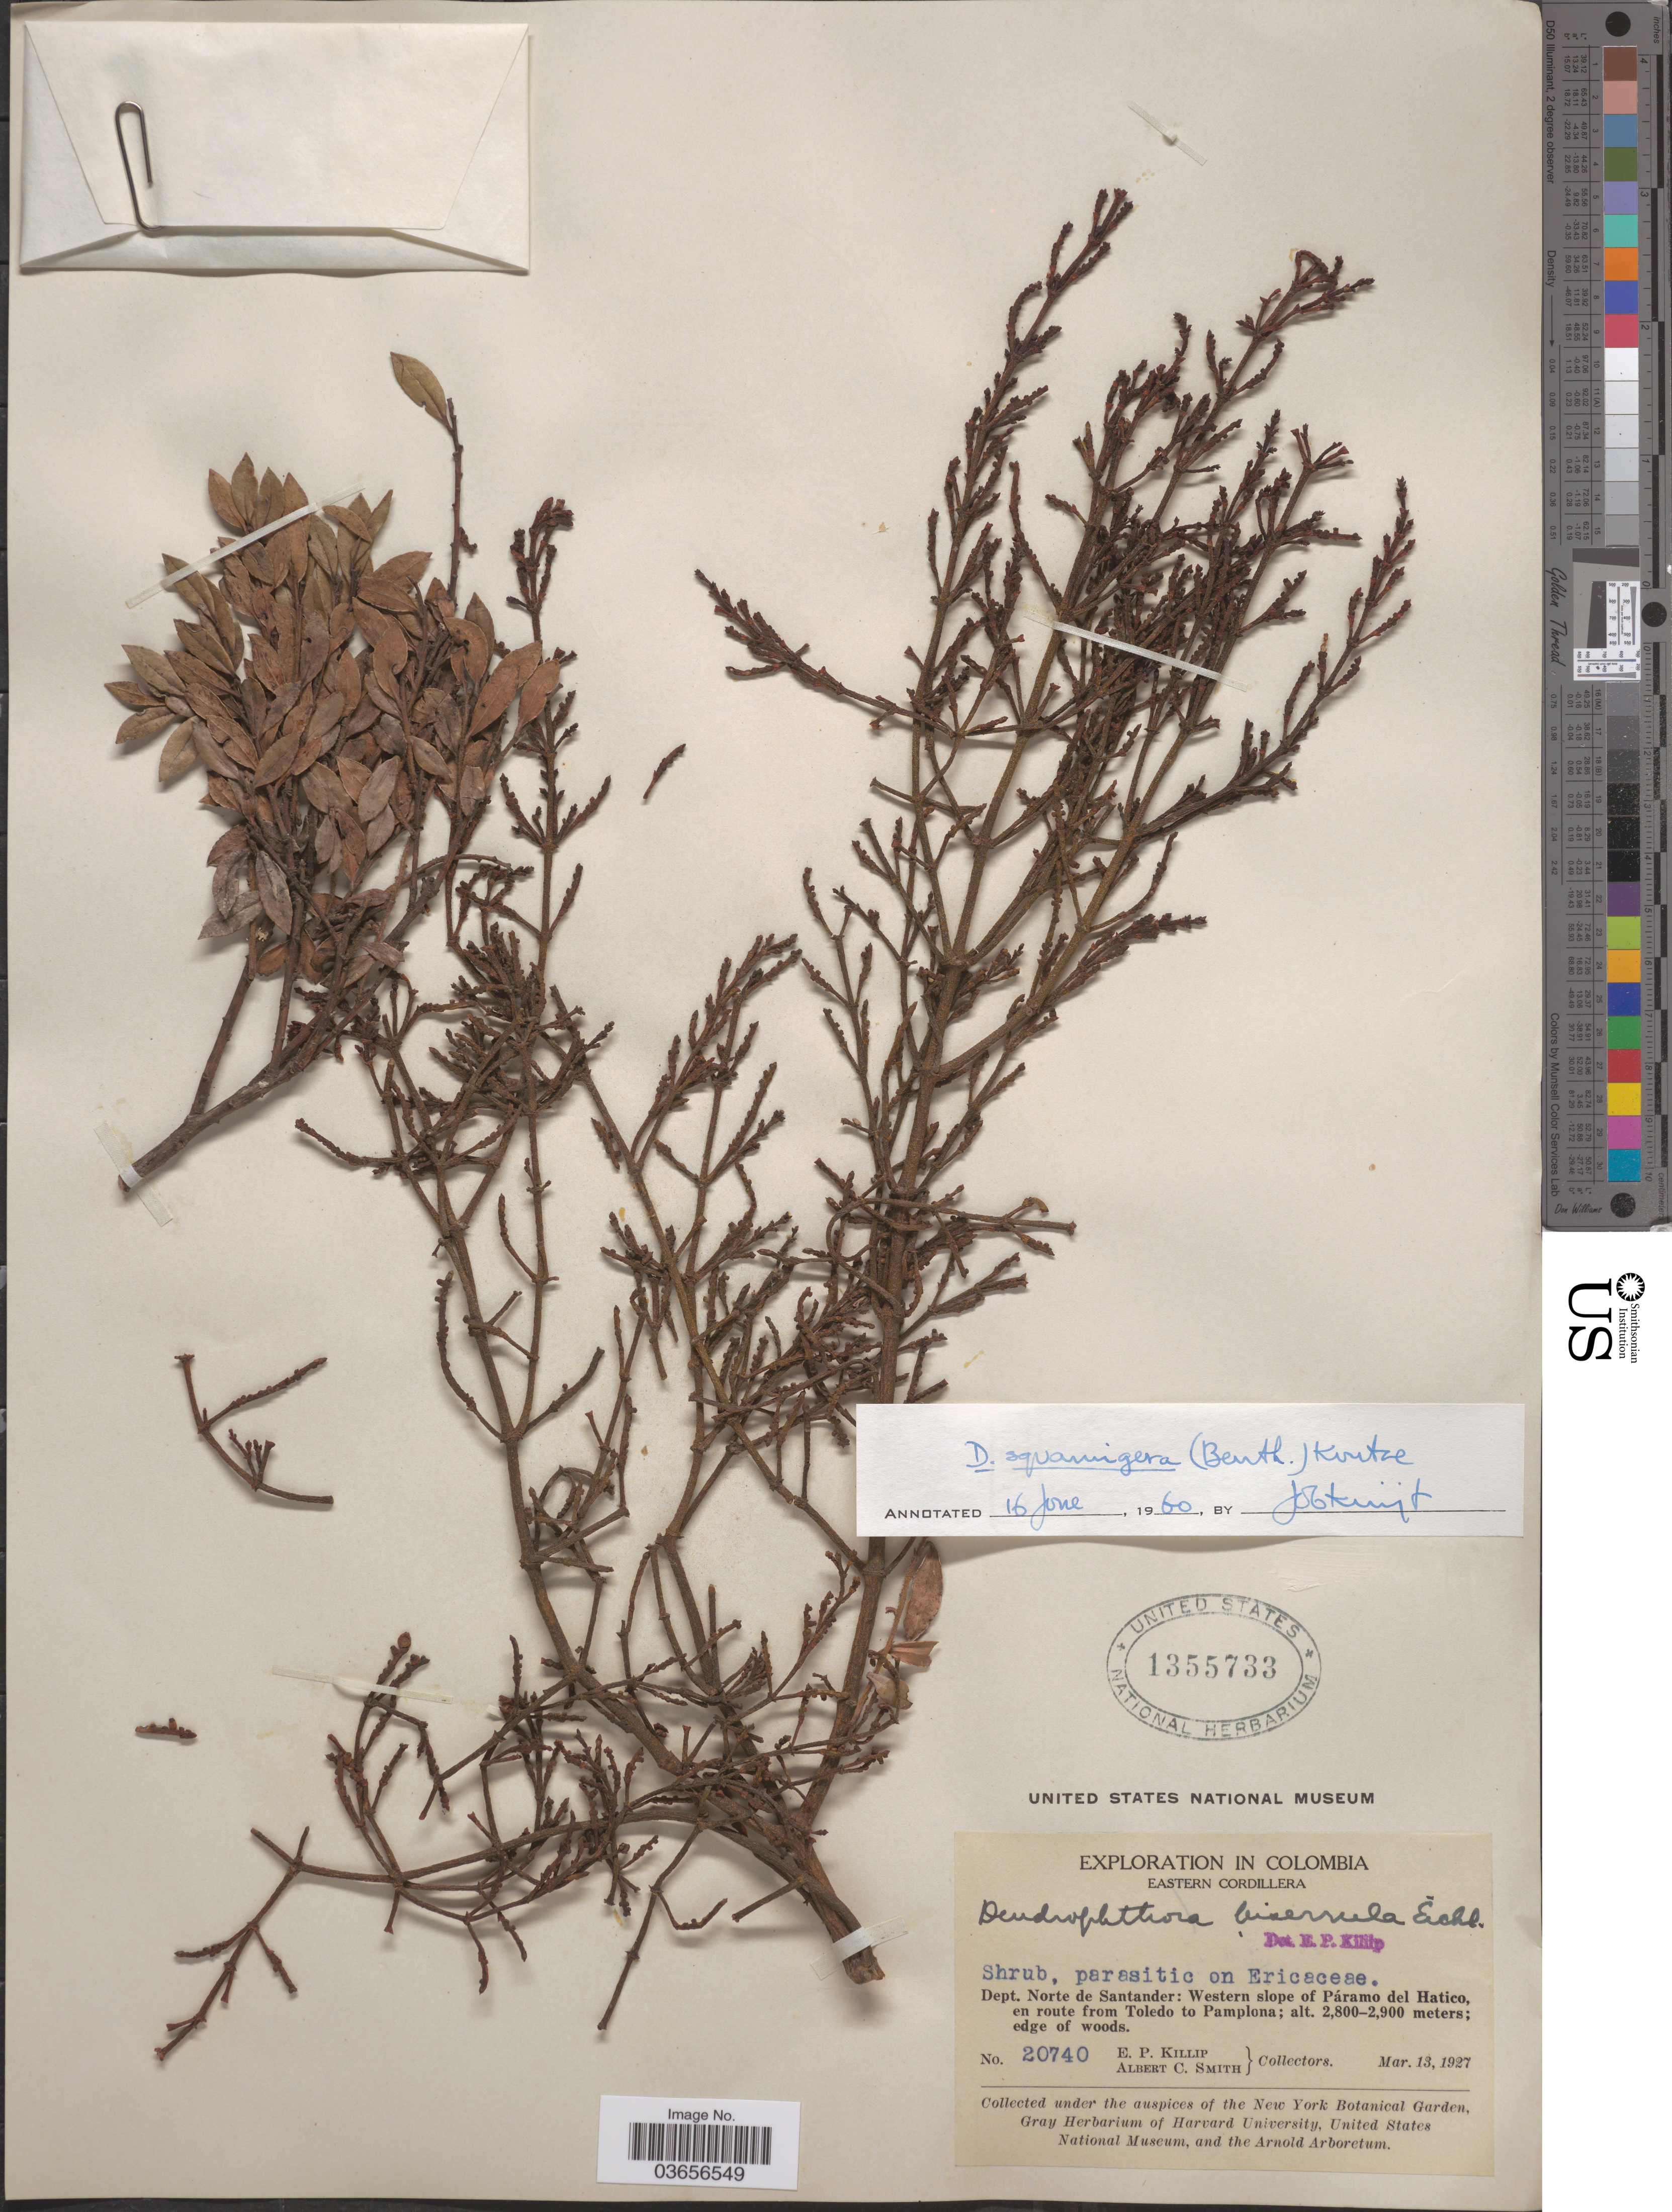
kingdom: Plantae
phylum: Tracheophyta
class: Magnoliopsida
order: Santalales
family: Viscaceae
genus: Dendrophthora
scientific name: Dendrophthora squamigera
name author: (Benth.) Kuntze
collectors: E. P. Killip & A. C. Smith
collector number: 20740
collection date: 1927-03-13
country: Colombia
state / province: Norte de Santander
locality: Eastern Cordillera. Dept. Norte de Santander: Western slope of Páramo del Hatico, en route from Toledo to Pamplona.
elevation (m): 2800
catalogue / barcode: US 1355733